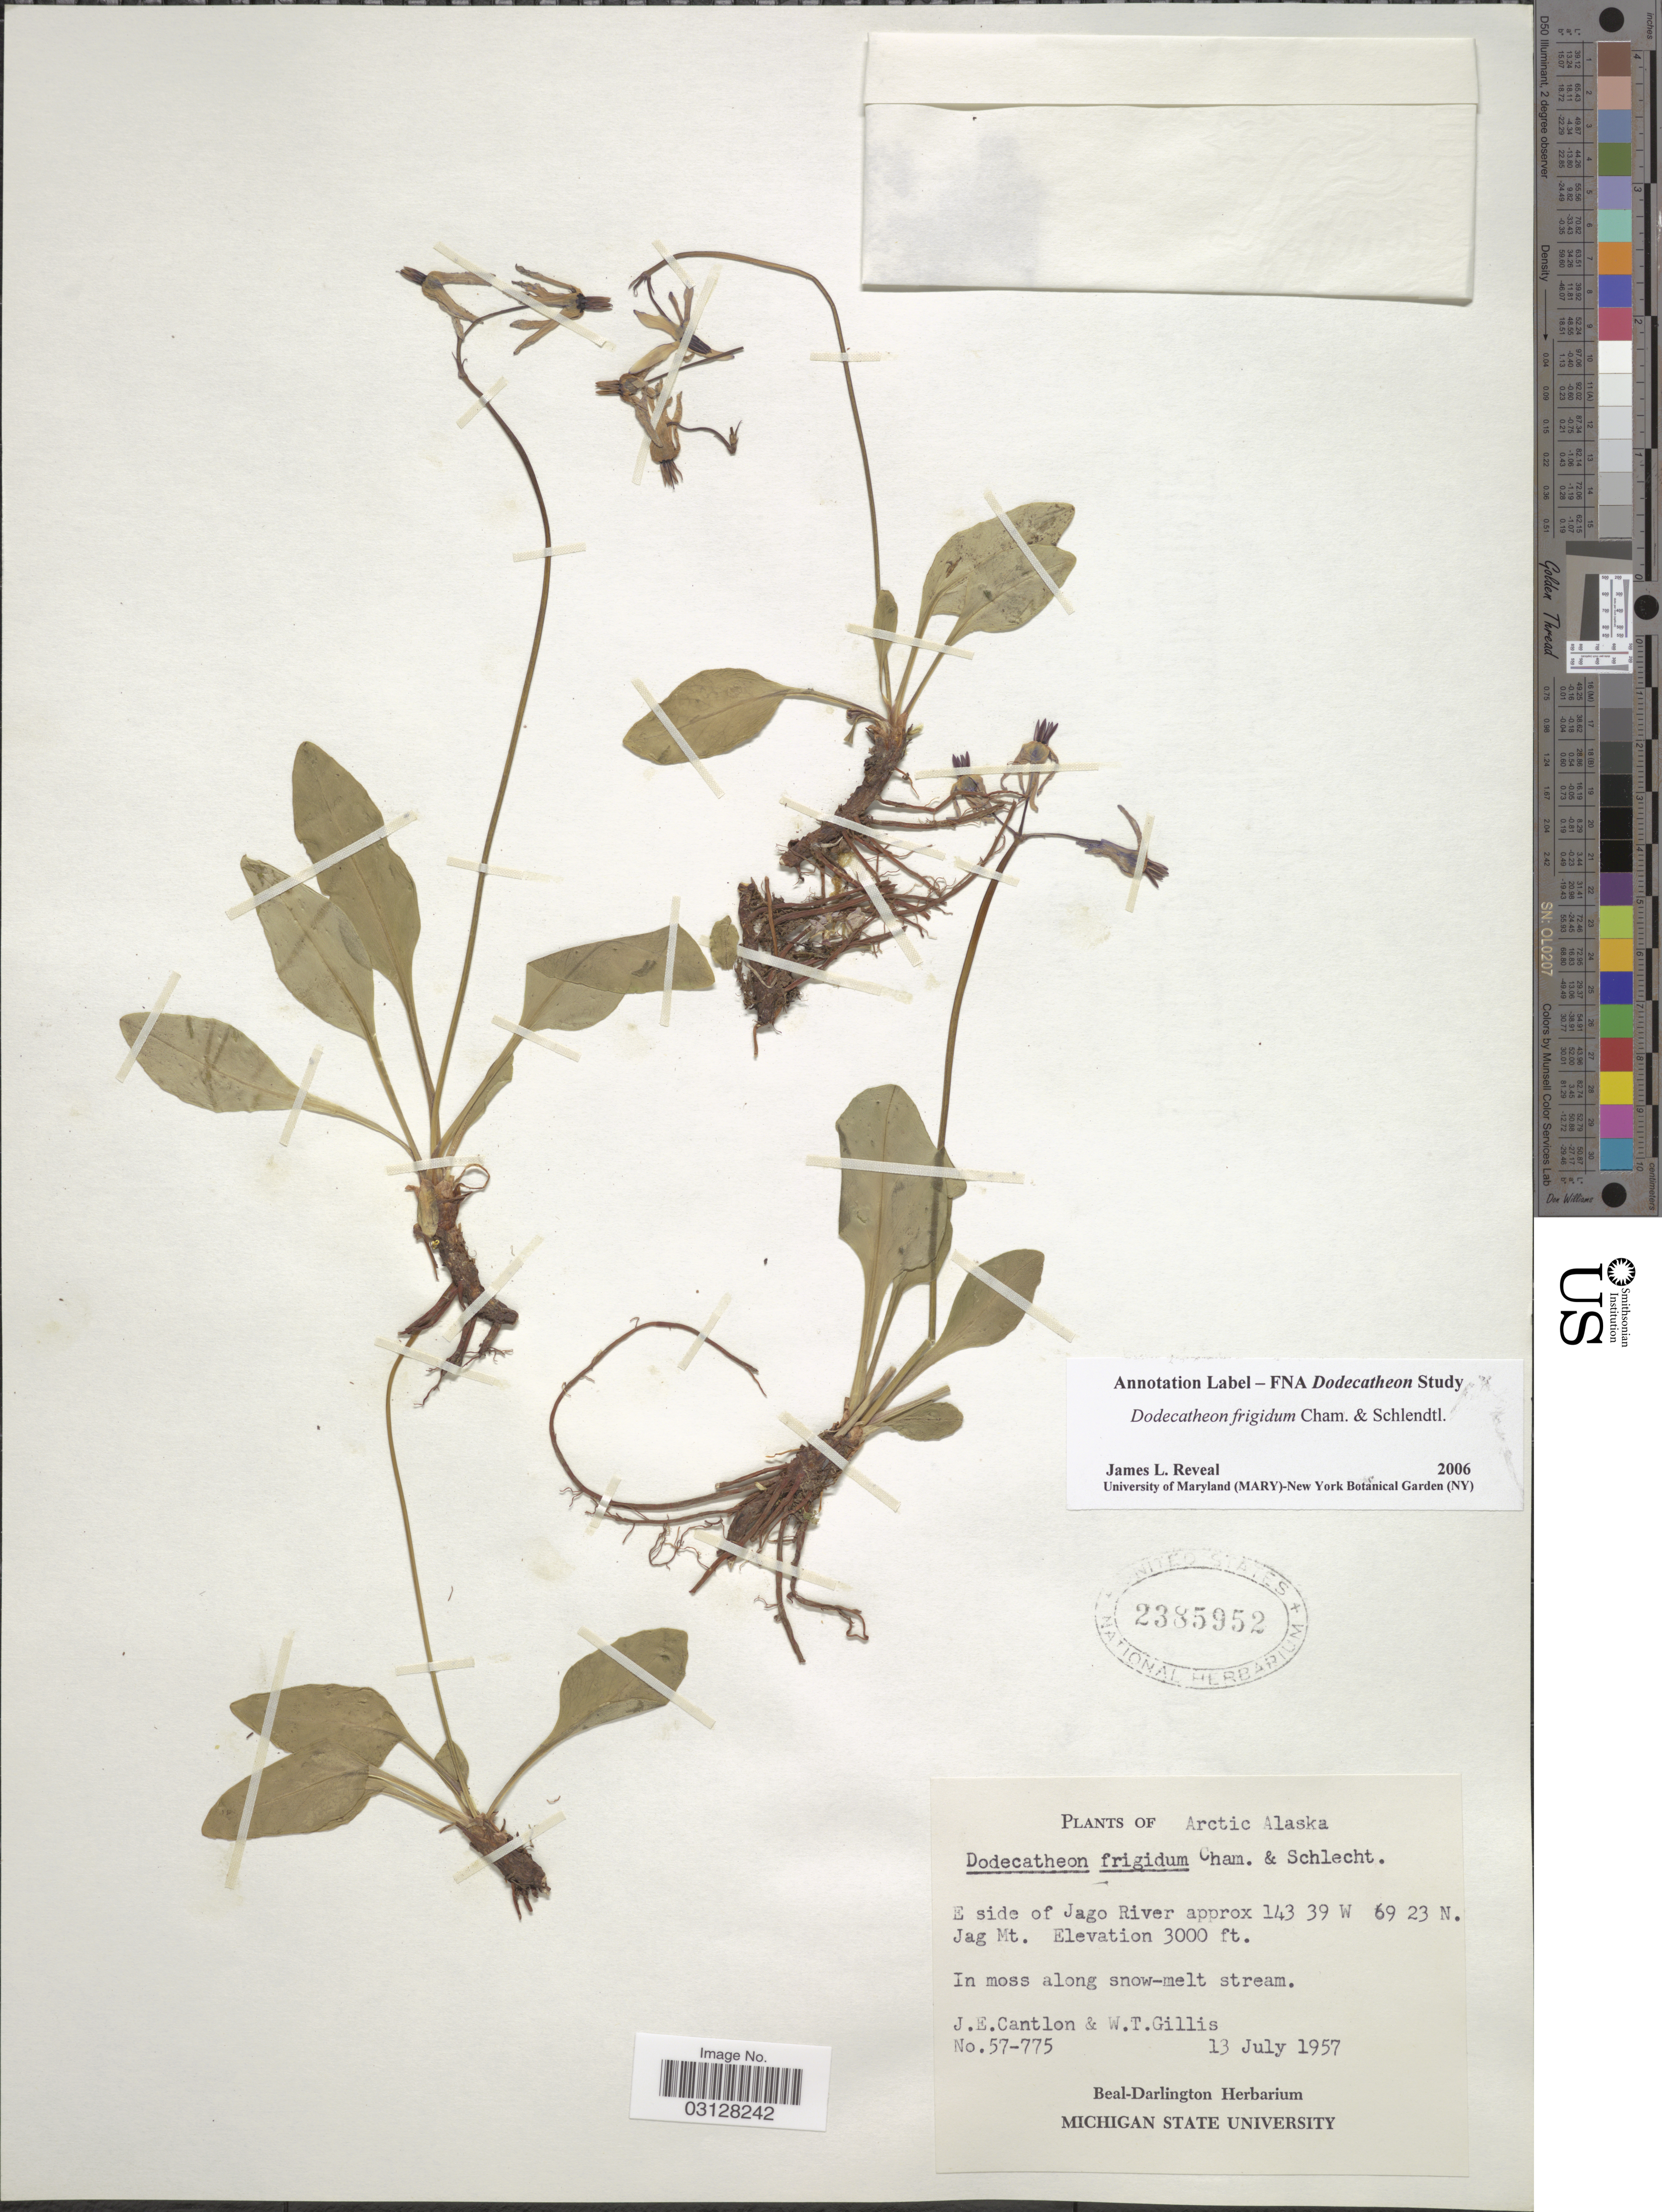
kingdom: Plantae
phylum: Tracheophyta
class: Magnoliopsida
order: Ericales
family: Primulaceae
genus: Dodecatheon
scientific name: Dodecatheon frigidum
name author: Cham. & Schltdl.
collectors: J. Cantlon & W. T. Gillis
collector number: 57-775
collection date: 1957-07-13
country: United States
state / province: Alaska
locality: Arctic Alaska. E side of Jago River. Jag Mt.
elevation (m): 914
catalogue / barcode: US 2385952